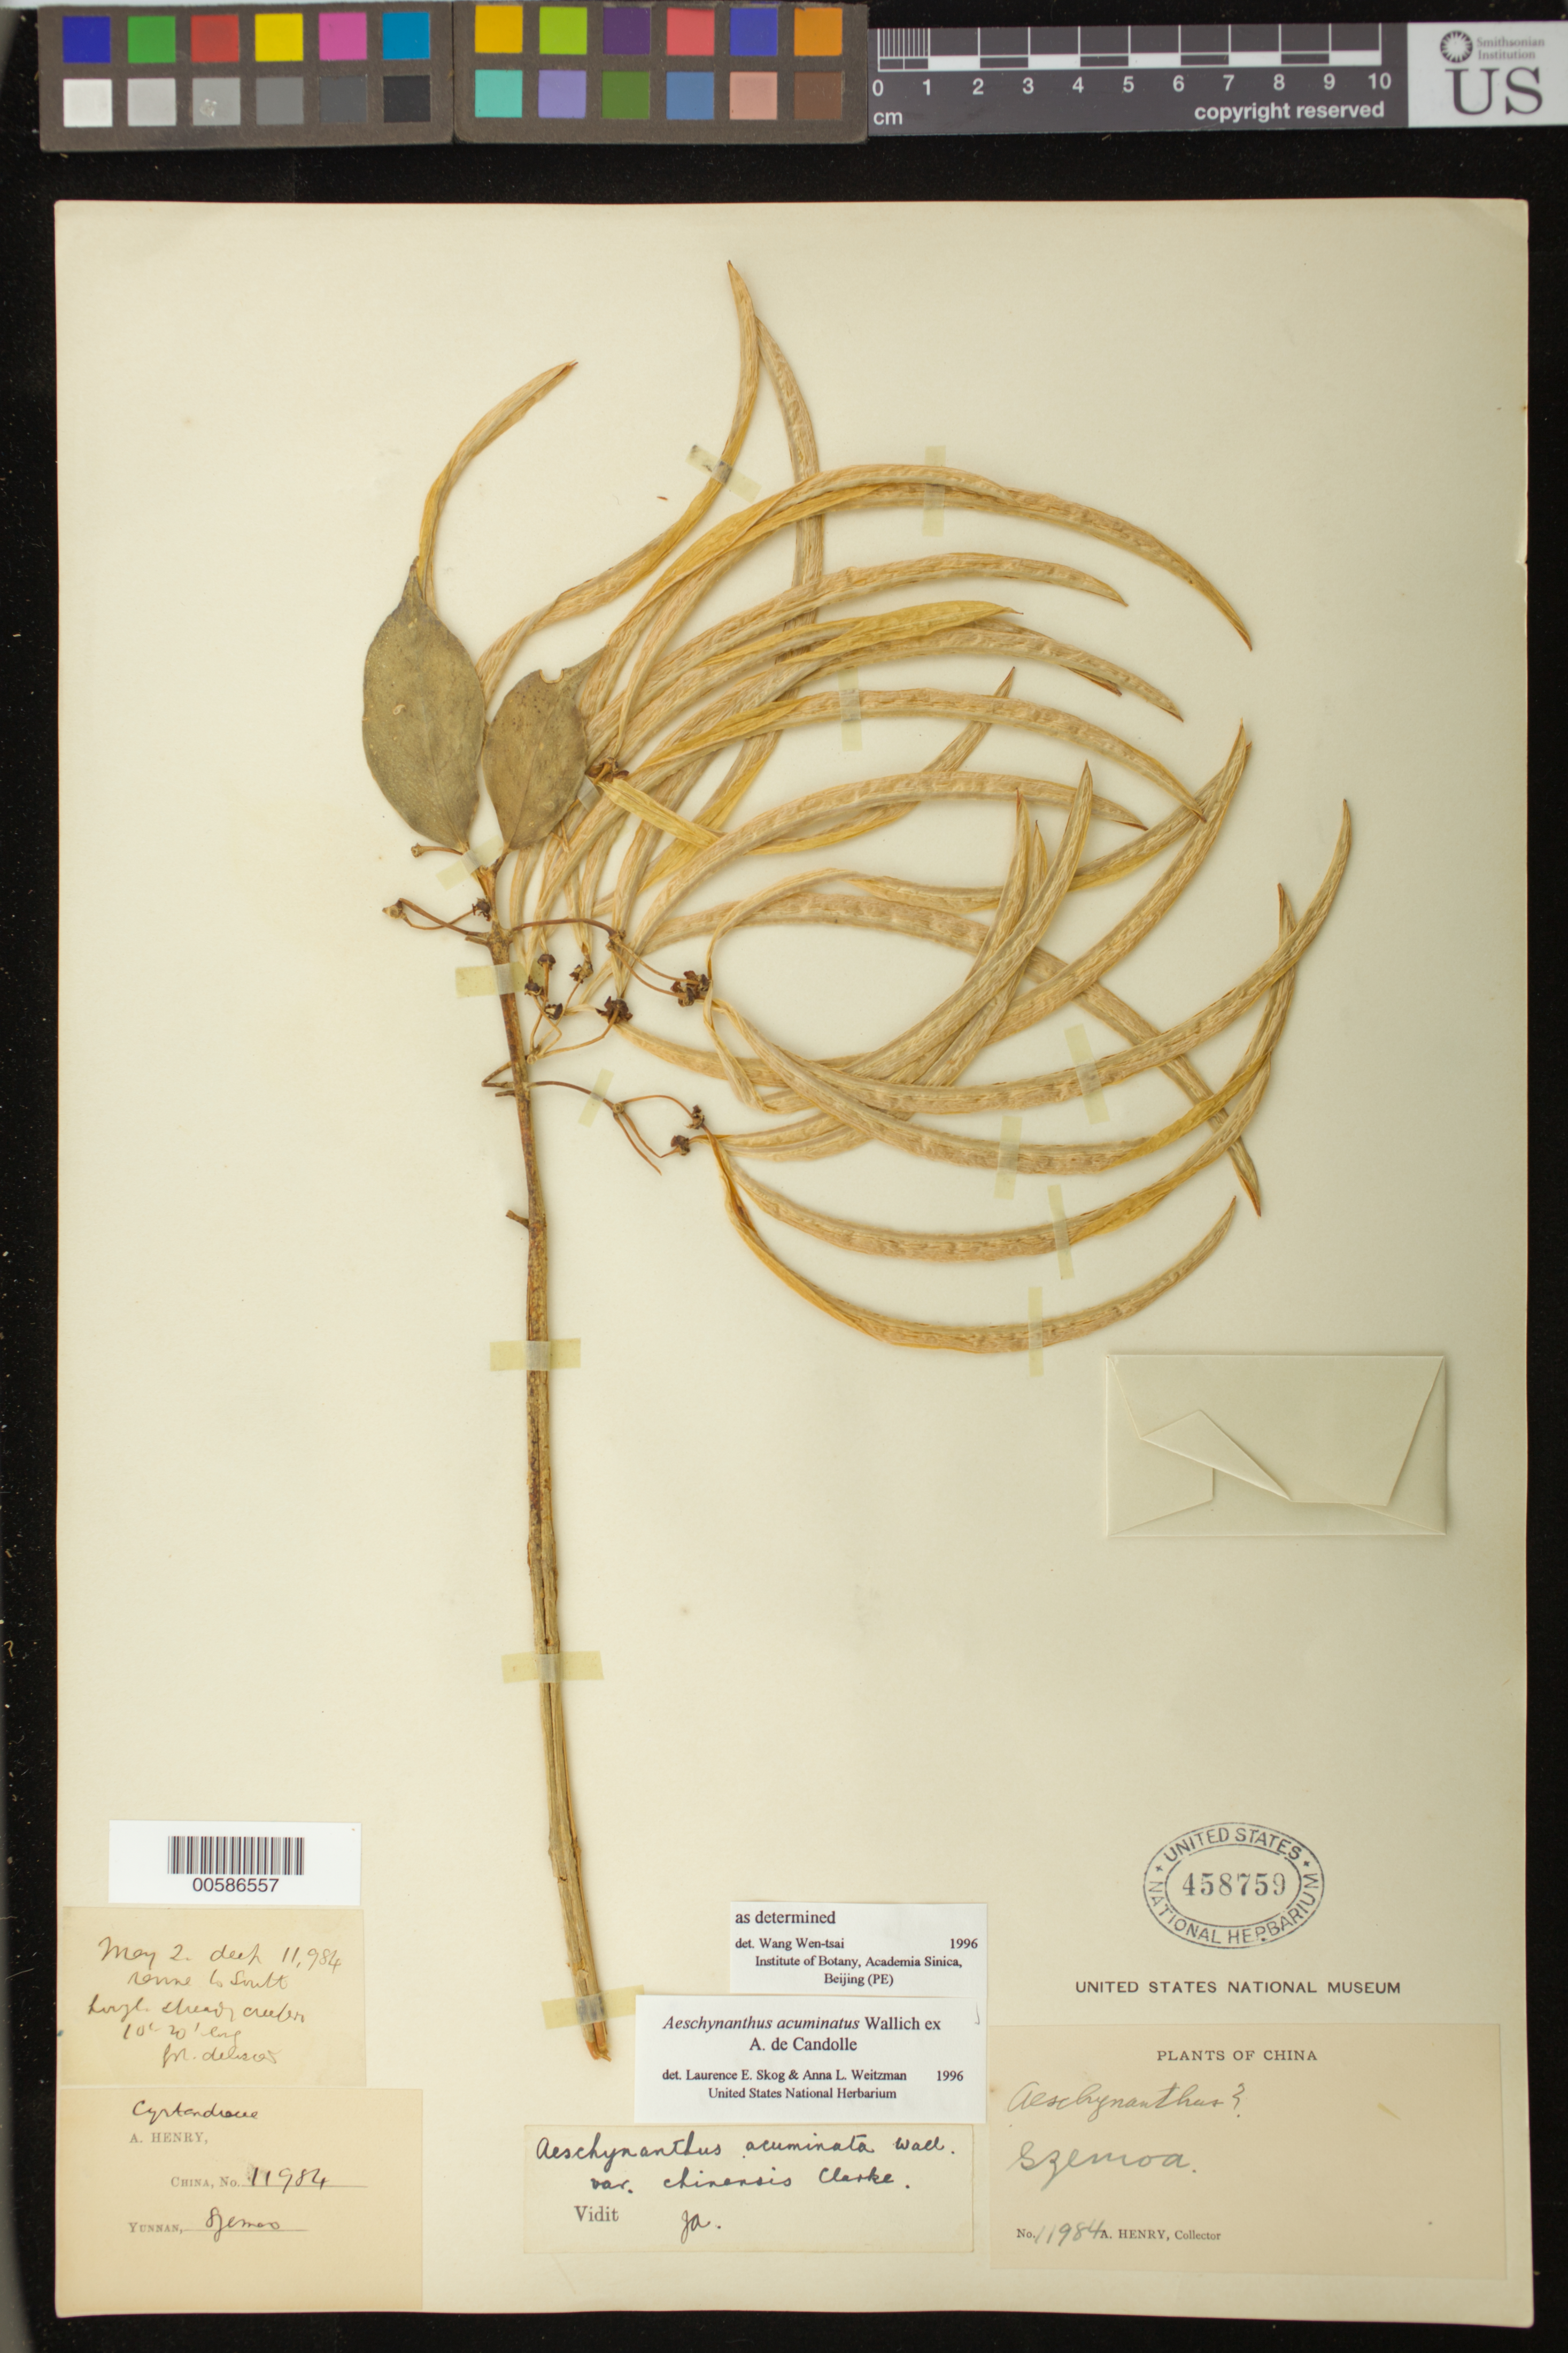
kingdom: Plantae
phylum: Tracheophyta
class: Magnoliopsida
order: Lamiales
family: Gesneriaceae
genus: Aeschynanthus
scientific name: Aeschynanthus acuminatus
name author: Wall. ex A. DC.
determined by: Skog, L. E.; Weitzman, A. L.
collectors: A. Henry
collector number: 11984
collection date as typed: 02 May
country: China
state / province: Yunnan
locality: Szemoa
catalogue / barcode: US 458759